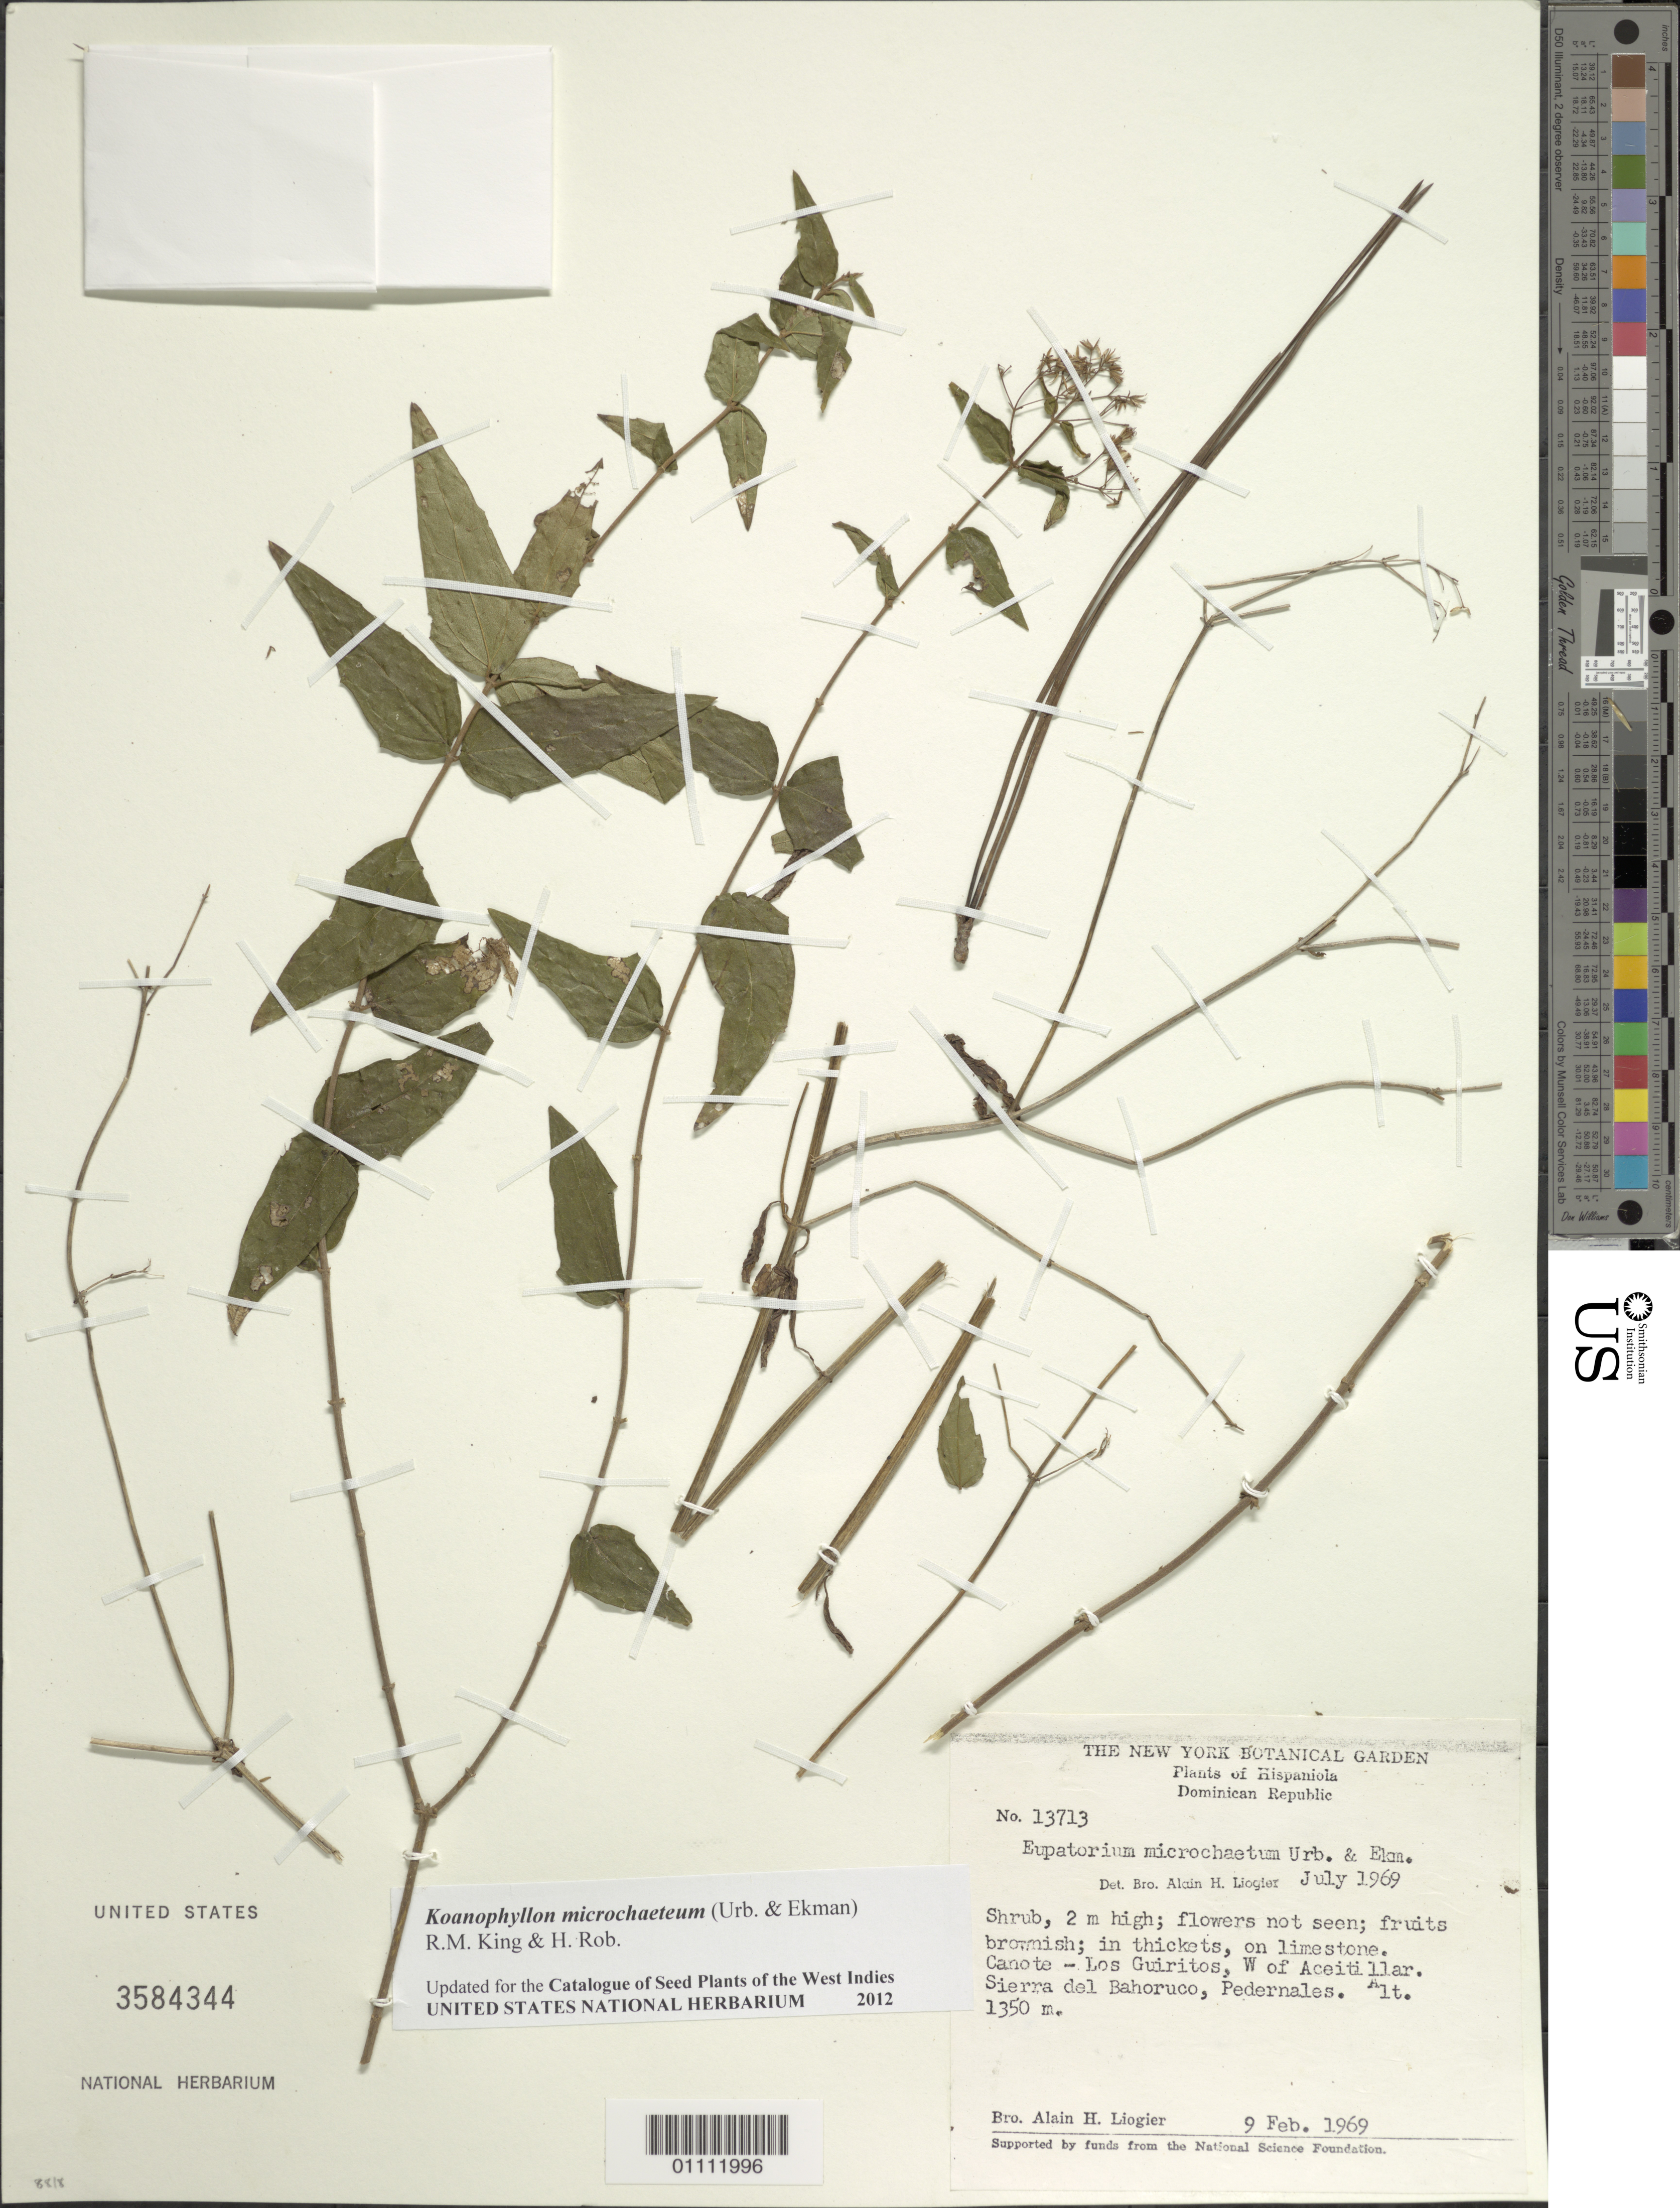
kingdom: Plantae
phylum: Tracheophyta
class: Magnoliopsida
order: Asterales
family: Asteraceae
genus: Koanophyllon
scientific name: Koanophyllon microchaetum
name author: (Urb. & Ekman) R.M. King & H. Rob.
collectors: A. H. Liogier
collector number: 13713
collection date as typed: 09 Feb 1969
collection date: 1969-02-09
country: Dominican Republic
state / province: Pedernales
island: Hispaniola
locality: Sierra del Bahoruco, Canote - Los Guiritos, W of Aceitillar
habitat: In thickets, on limestone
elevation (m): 1350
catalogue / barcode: US 3584344